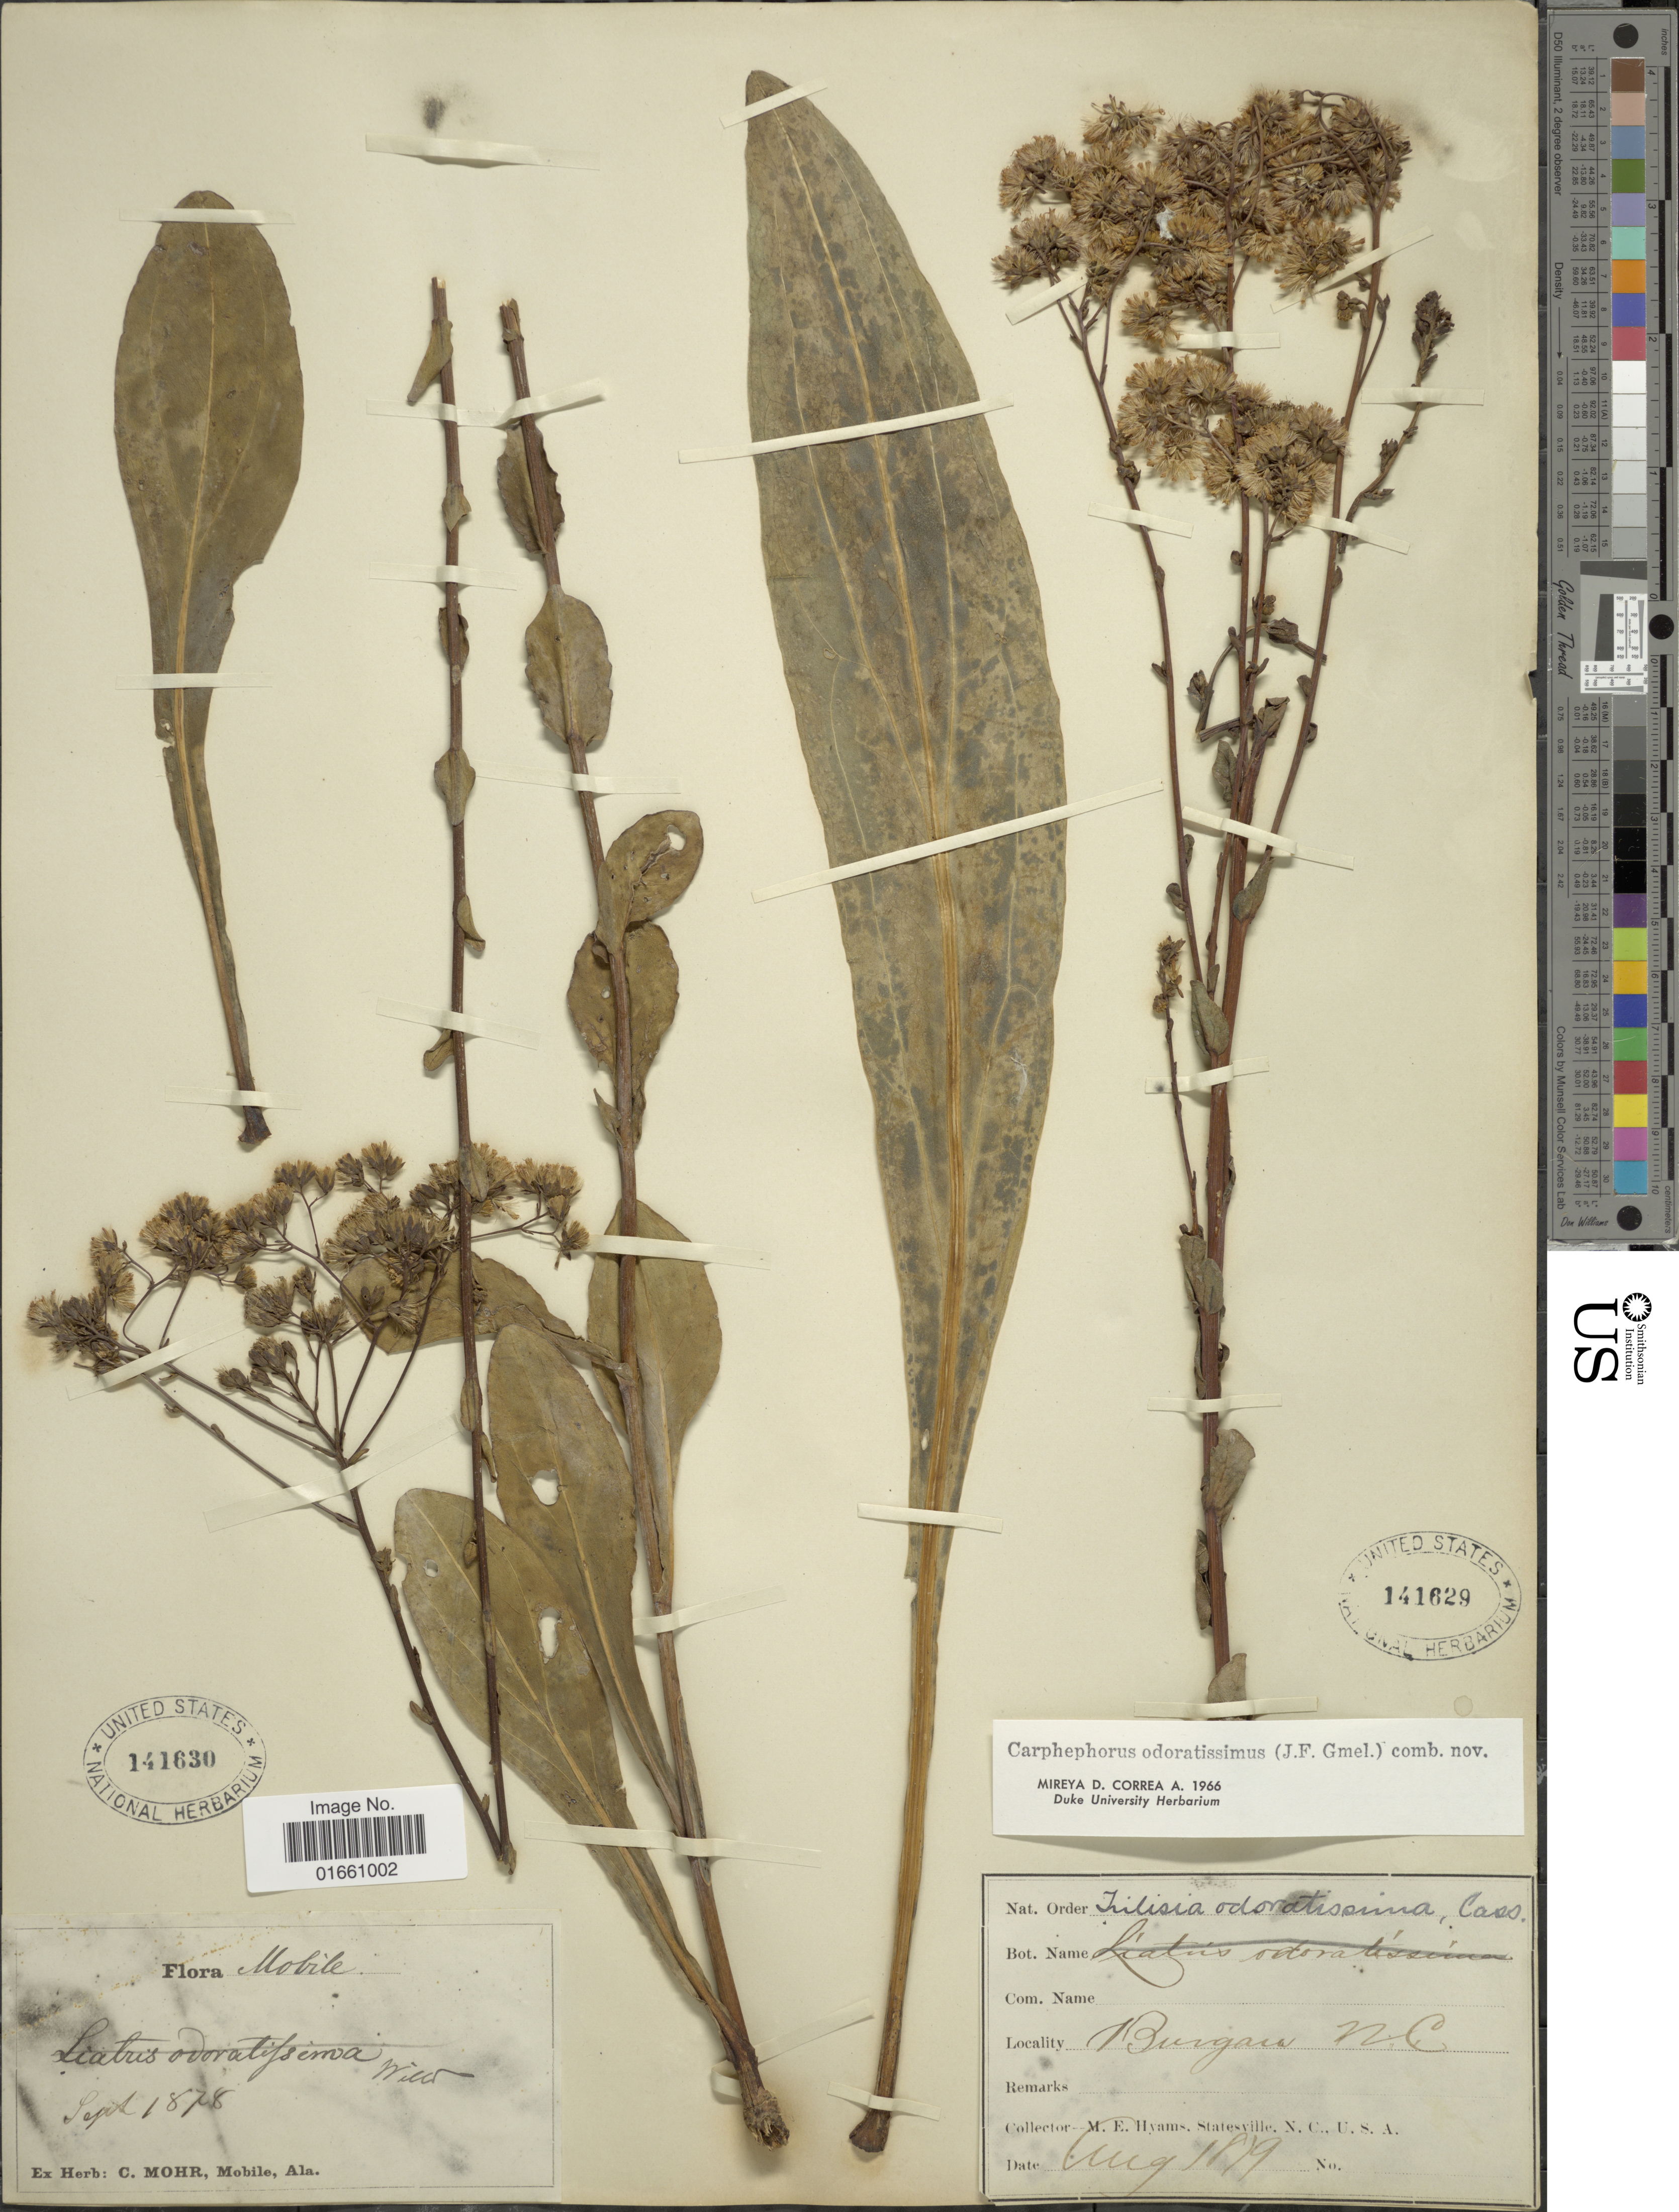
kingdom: Plantae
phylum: Tracheophyta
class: Magnoliopsida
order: Asterales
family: Asteraceae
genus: Trilisa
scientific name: Trilisa odoratissima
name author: (J.F. Gmel.) Cass.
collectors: ex herb. C. Mohr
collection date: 1878-09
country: United States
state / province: Alabama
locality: Mobile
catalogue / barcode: US 141630